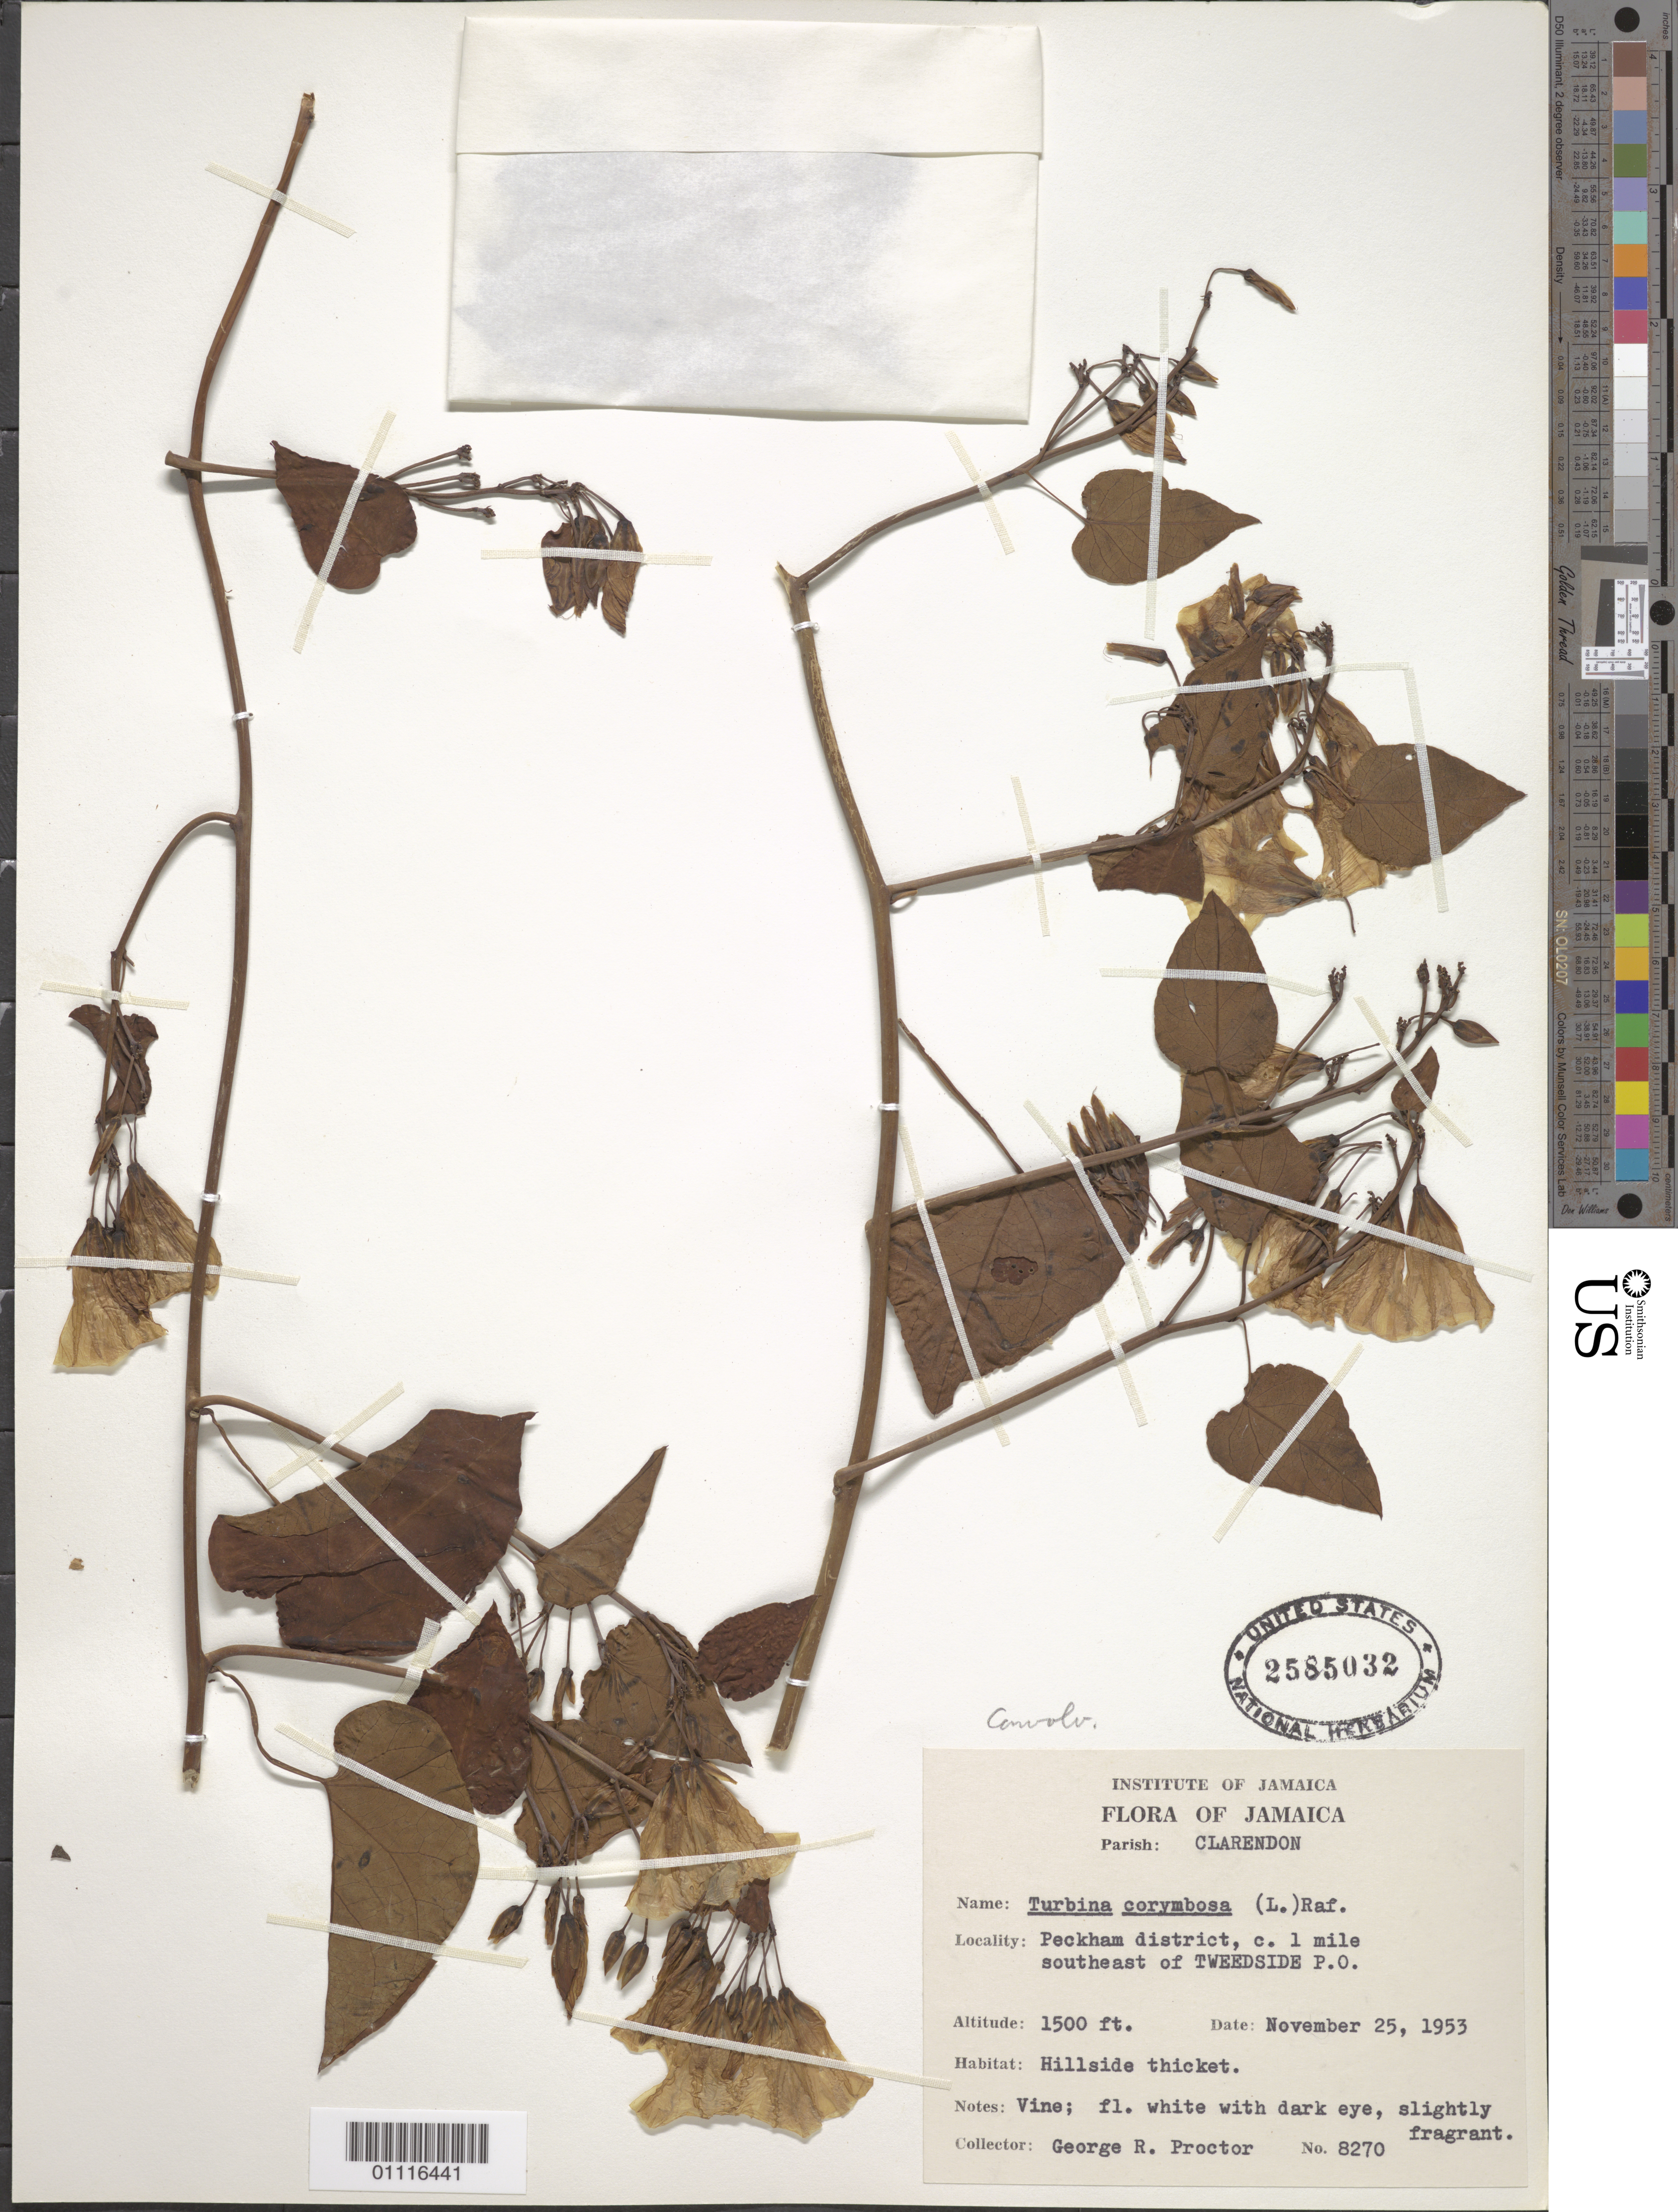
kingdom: Plantae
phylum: Tracheophyta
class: Magnoliopsida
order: Solanales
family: Convolvulaceae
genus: Turbina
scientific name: Turbina corymbosa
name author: (L.) Raf.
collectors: G. R. Proctor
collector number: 8270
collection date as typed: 25 Nov 1953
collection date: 1953-11-25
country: Jamaica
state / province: Clarendon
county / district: Peckham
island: Jamaica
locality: C. 1 mile SE of Tweedside P.O. Hillside thicket.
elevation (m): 457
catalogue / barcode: US 2585032